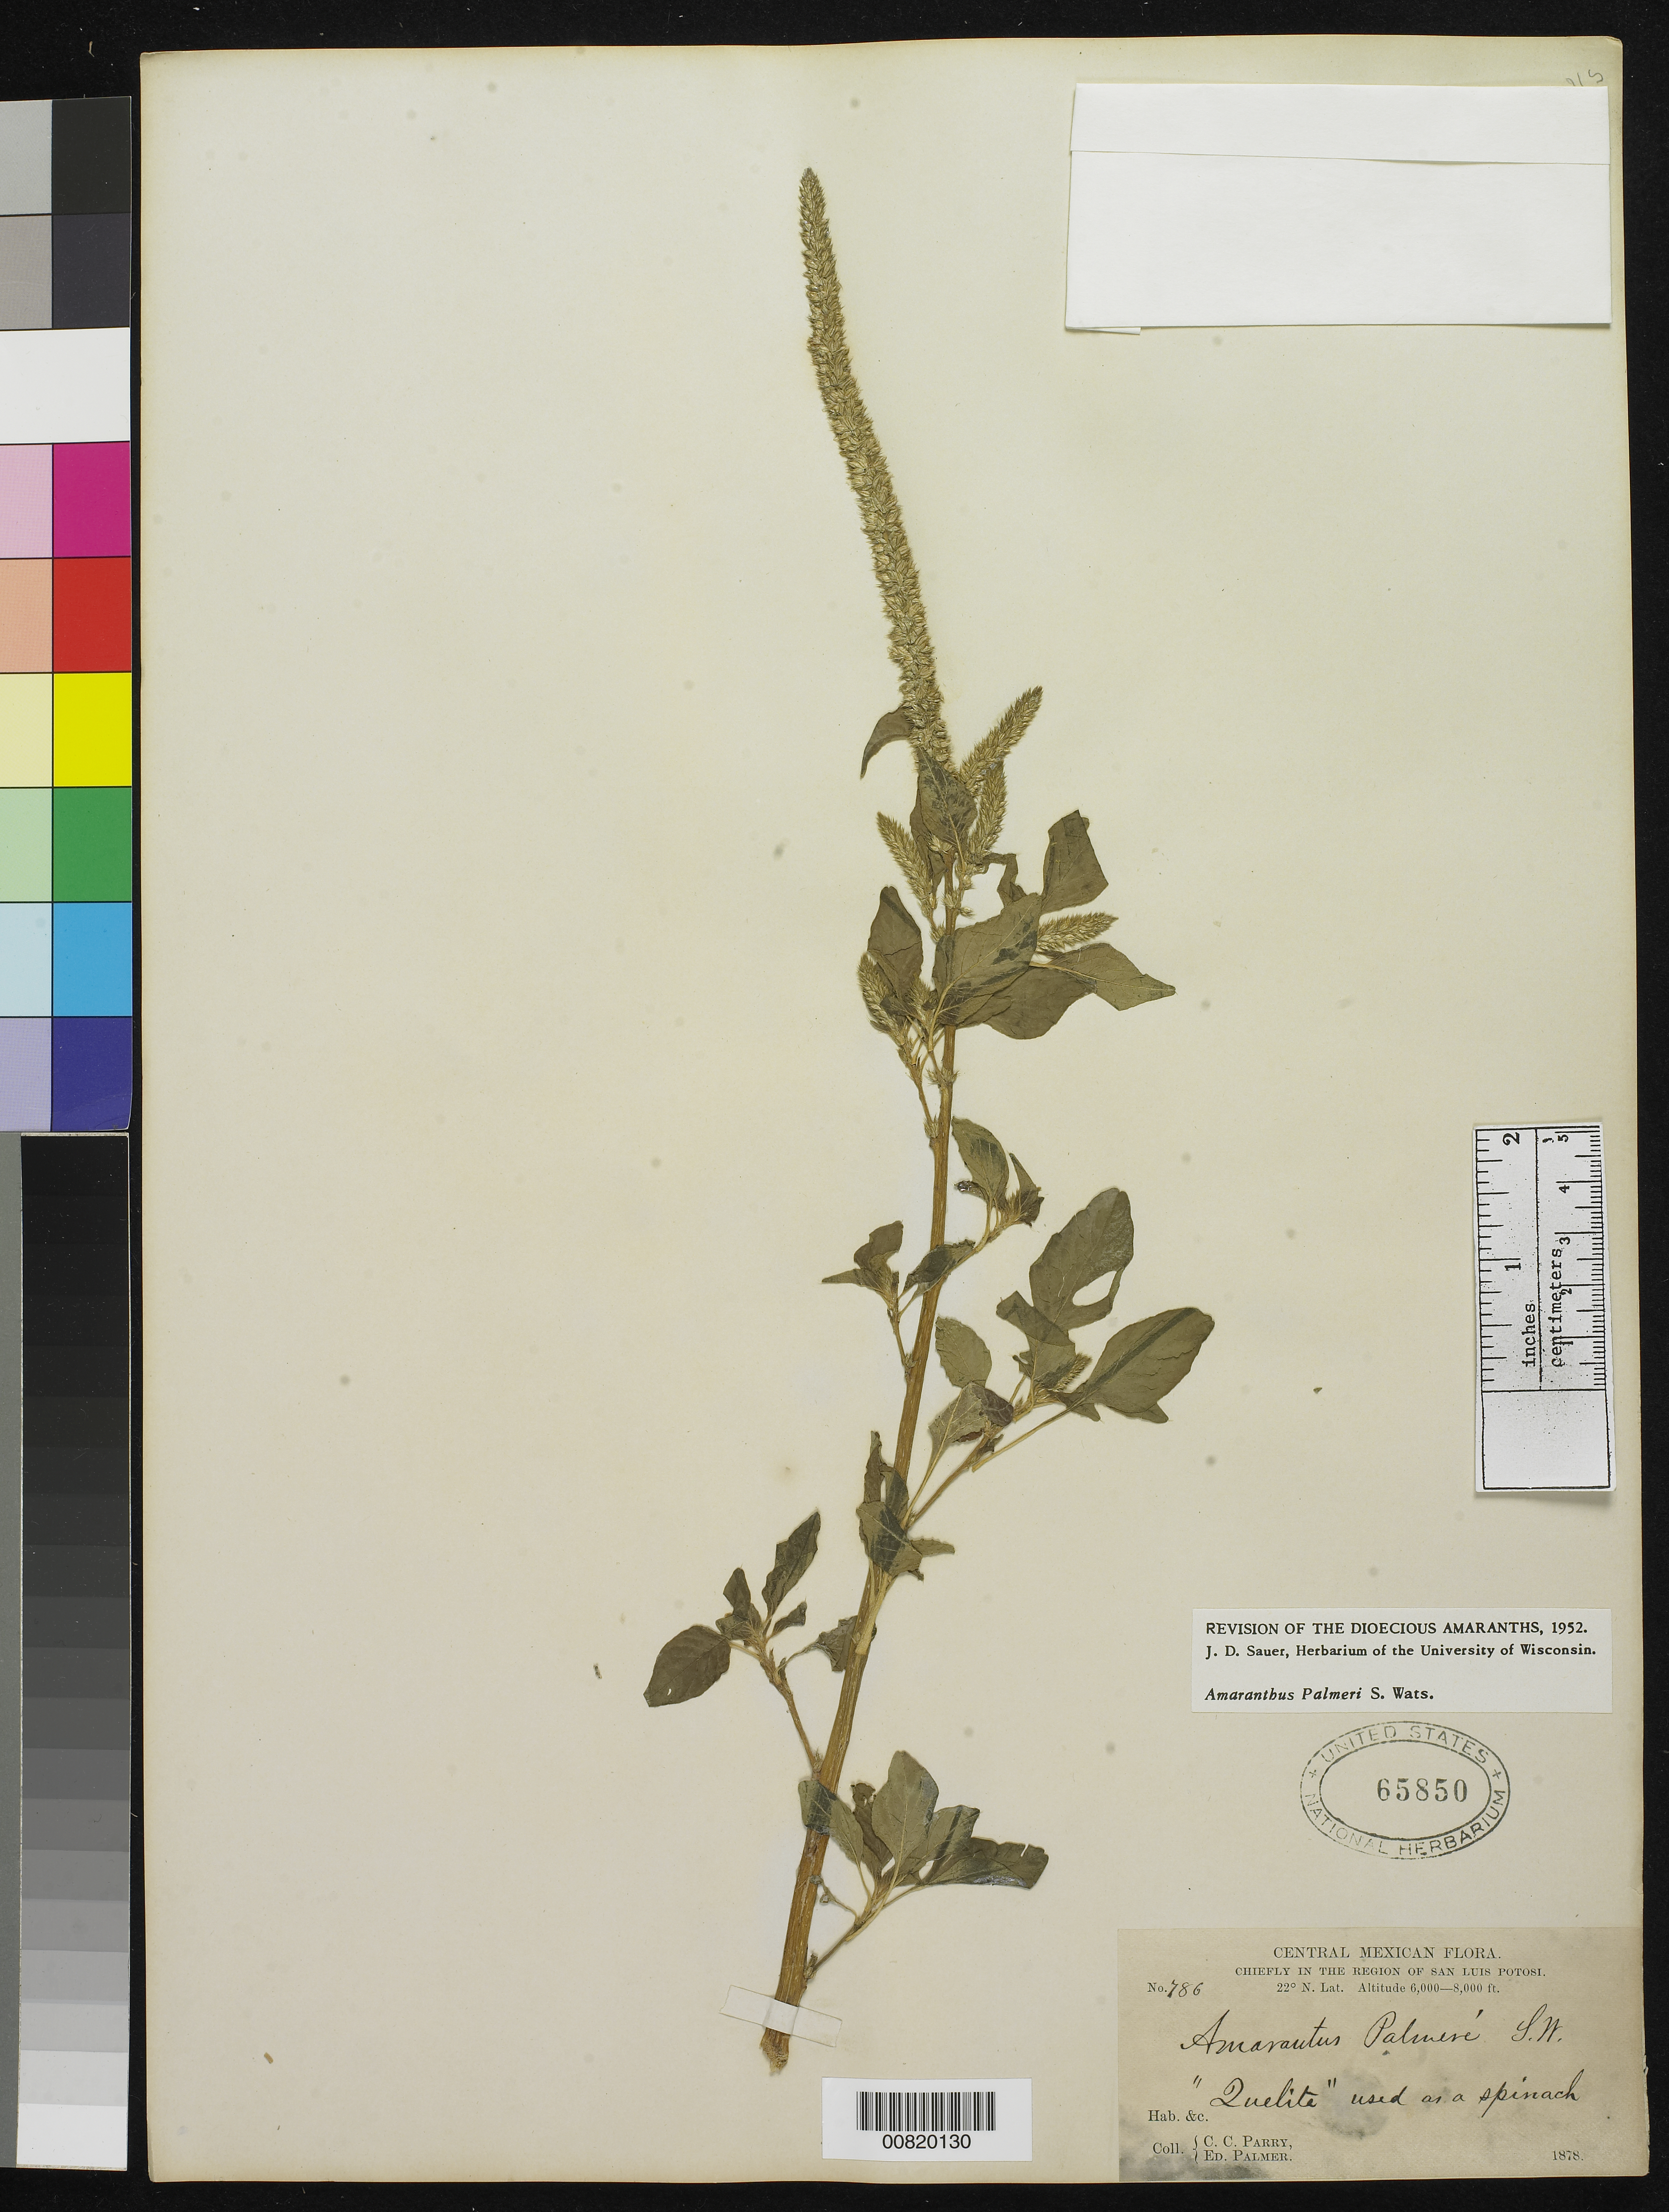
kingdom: Plantae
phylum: Tracheophyta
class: Magnoliopsida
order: Caryophyllales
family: Amaranthaceae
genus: Amaranthus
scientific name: Amaranthus palmeri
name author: S. Watson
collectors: C. C. Parry & E. Palmer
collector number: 786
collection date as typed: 1878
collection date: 1878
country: Mexico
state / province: San Luis Potosí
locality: Chiefly in the region of San Luis Potosí.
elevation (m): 1829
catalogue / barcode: US 65850